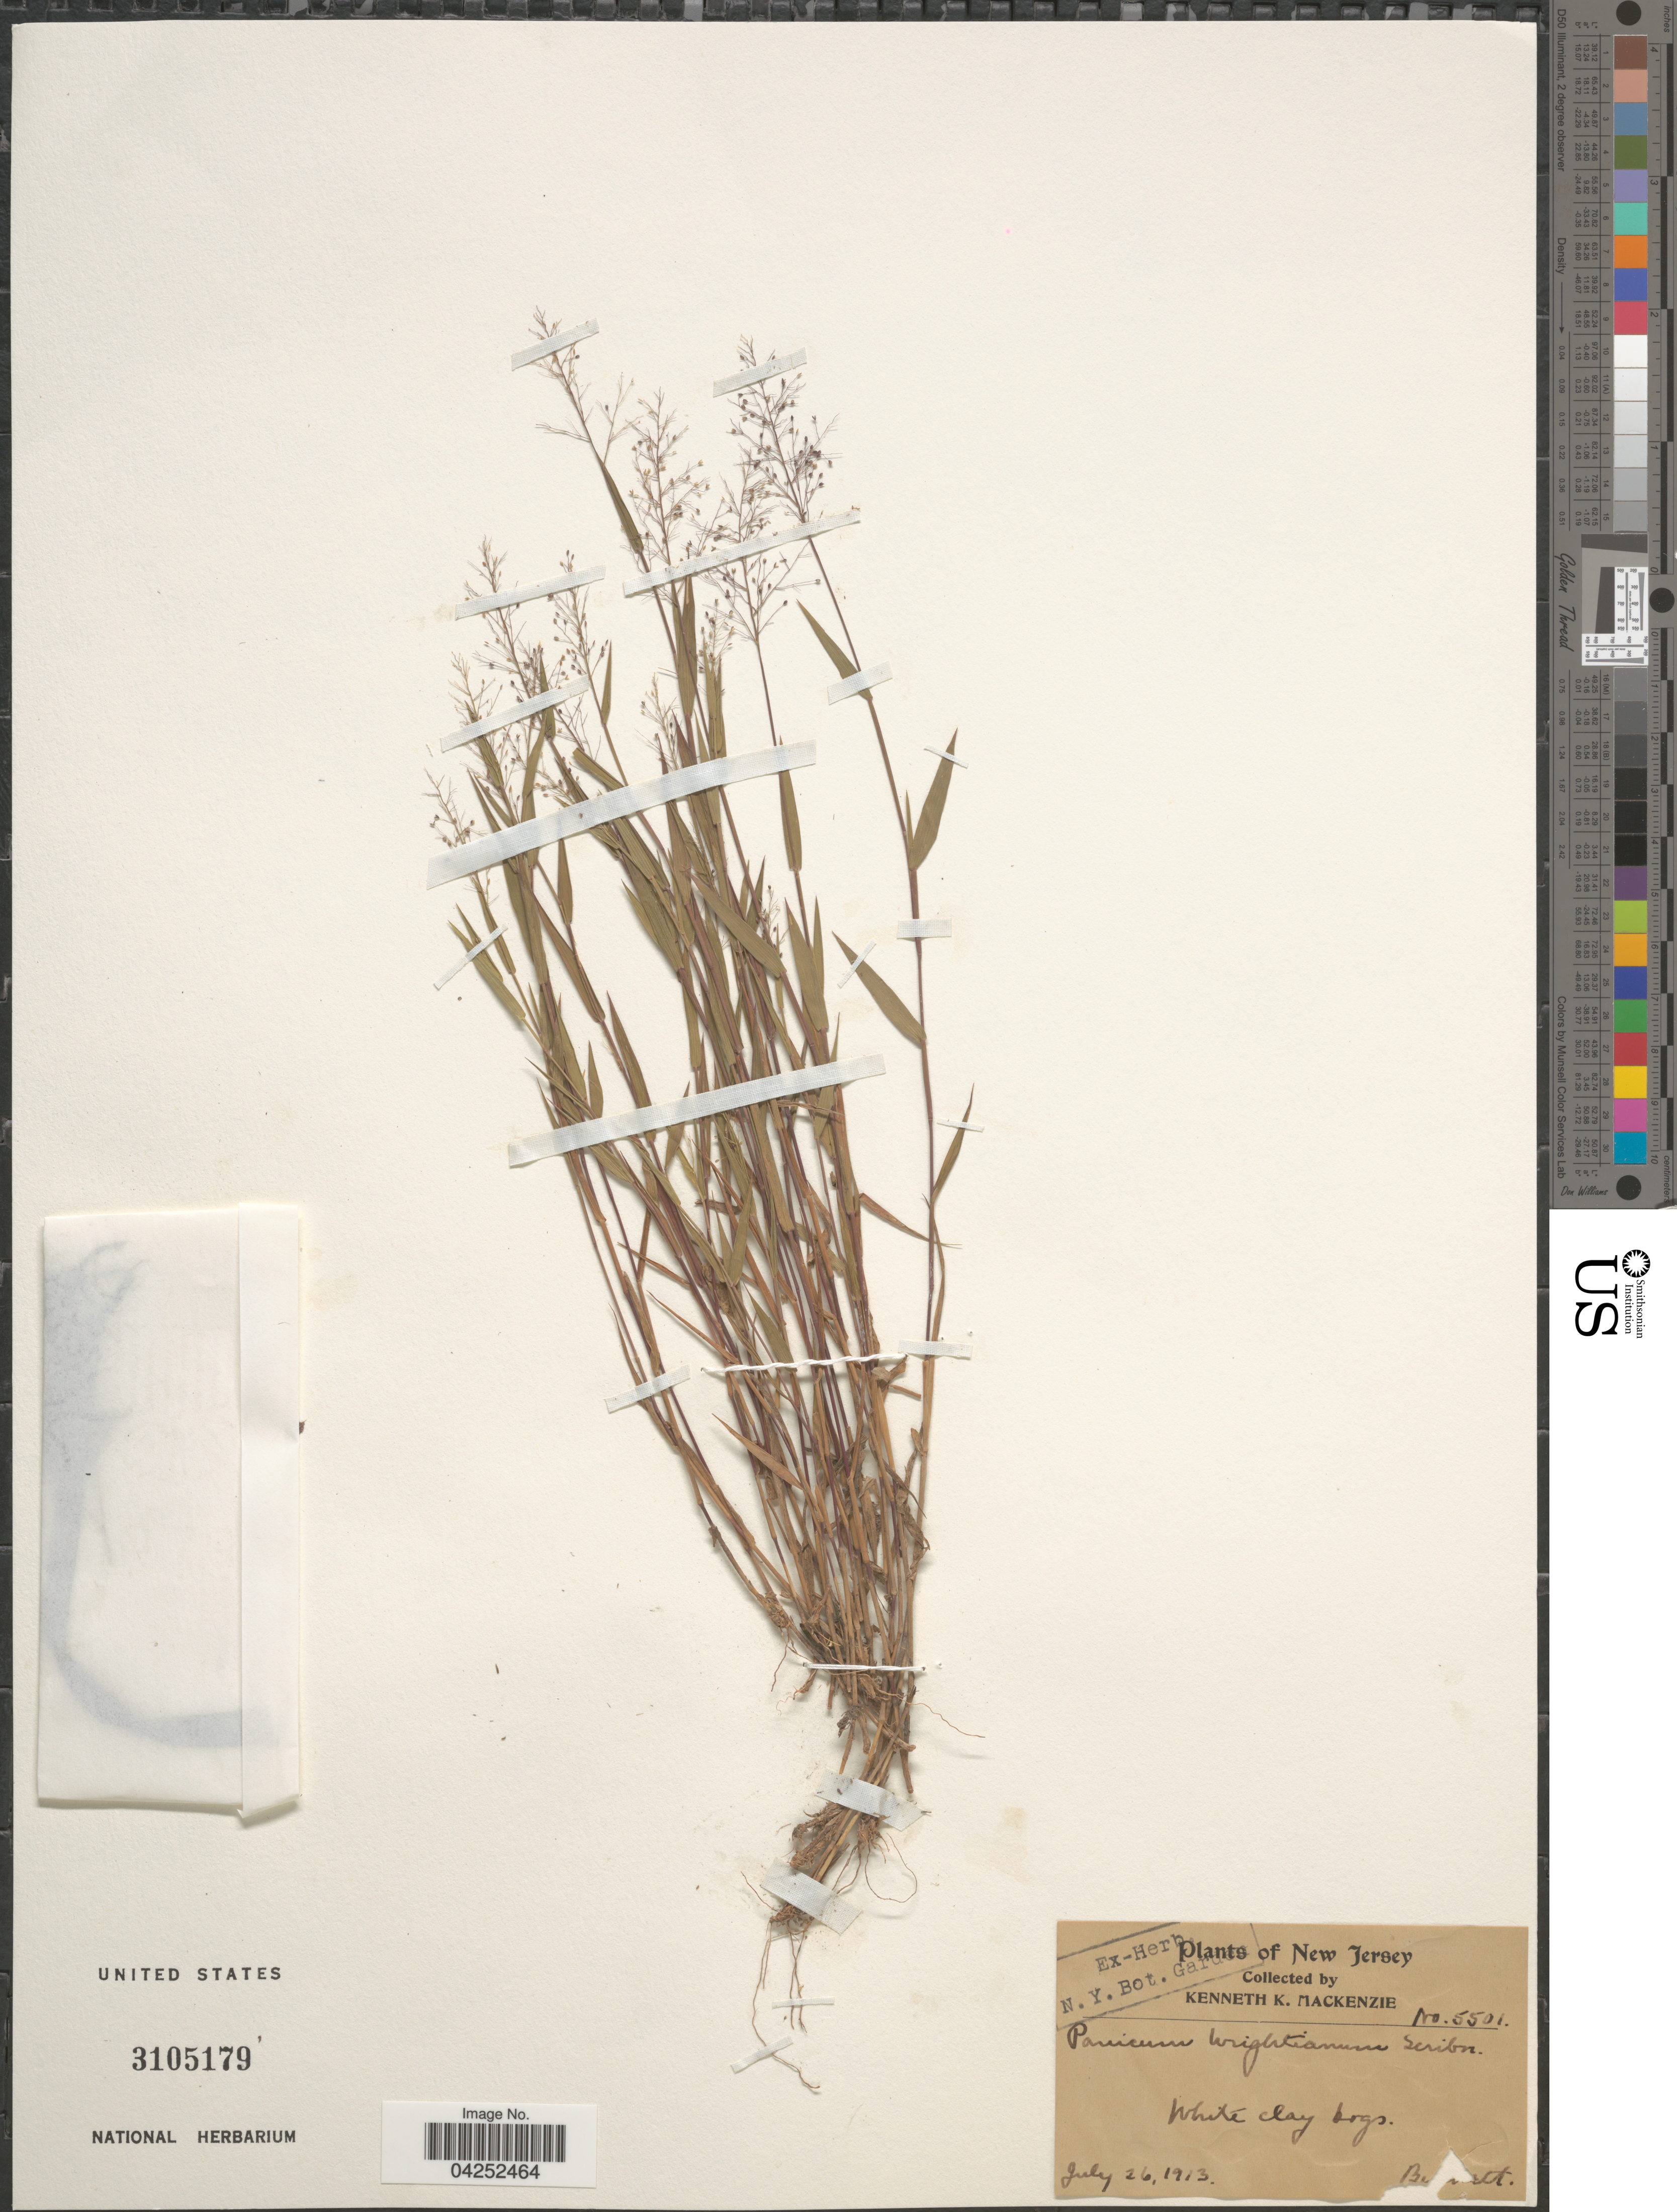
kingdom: Plantae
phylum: Tracheophyta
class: Liliopsida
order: Poales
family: Poaceae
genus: Dichanthelium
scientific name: Dichanthelium bicknellii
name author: (Nash) LeBlond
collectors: K. K. Mackenzie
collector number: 5501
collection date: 1913-07-26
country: United States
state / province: New Jersey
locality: White clay bogs. B [illegible text].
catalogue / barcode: US 3105179